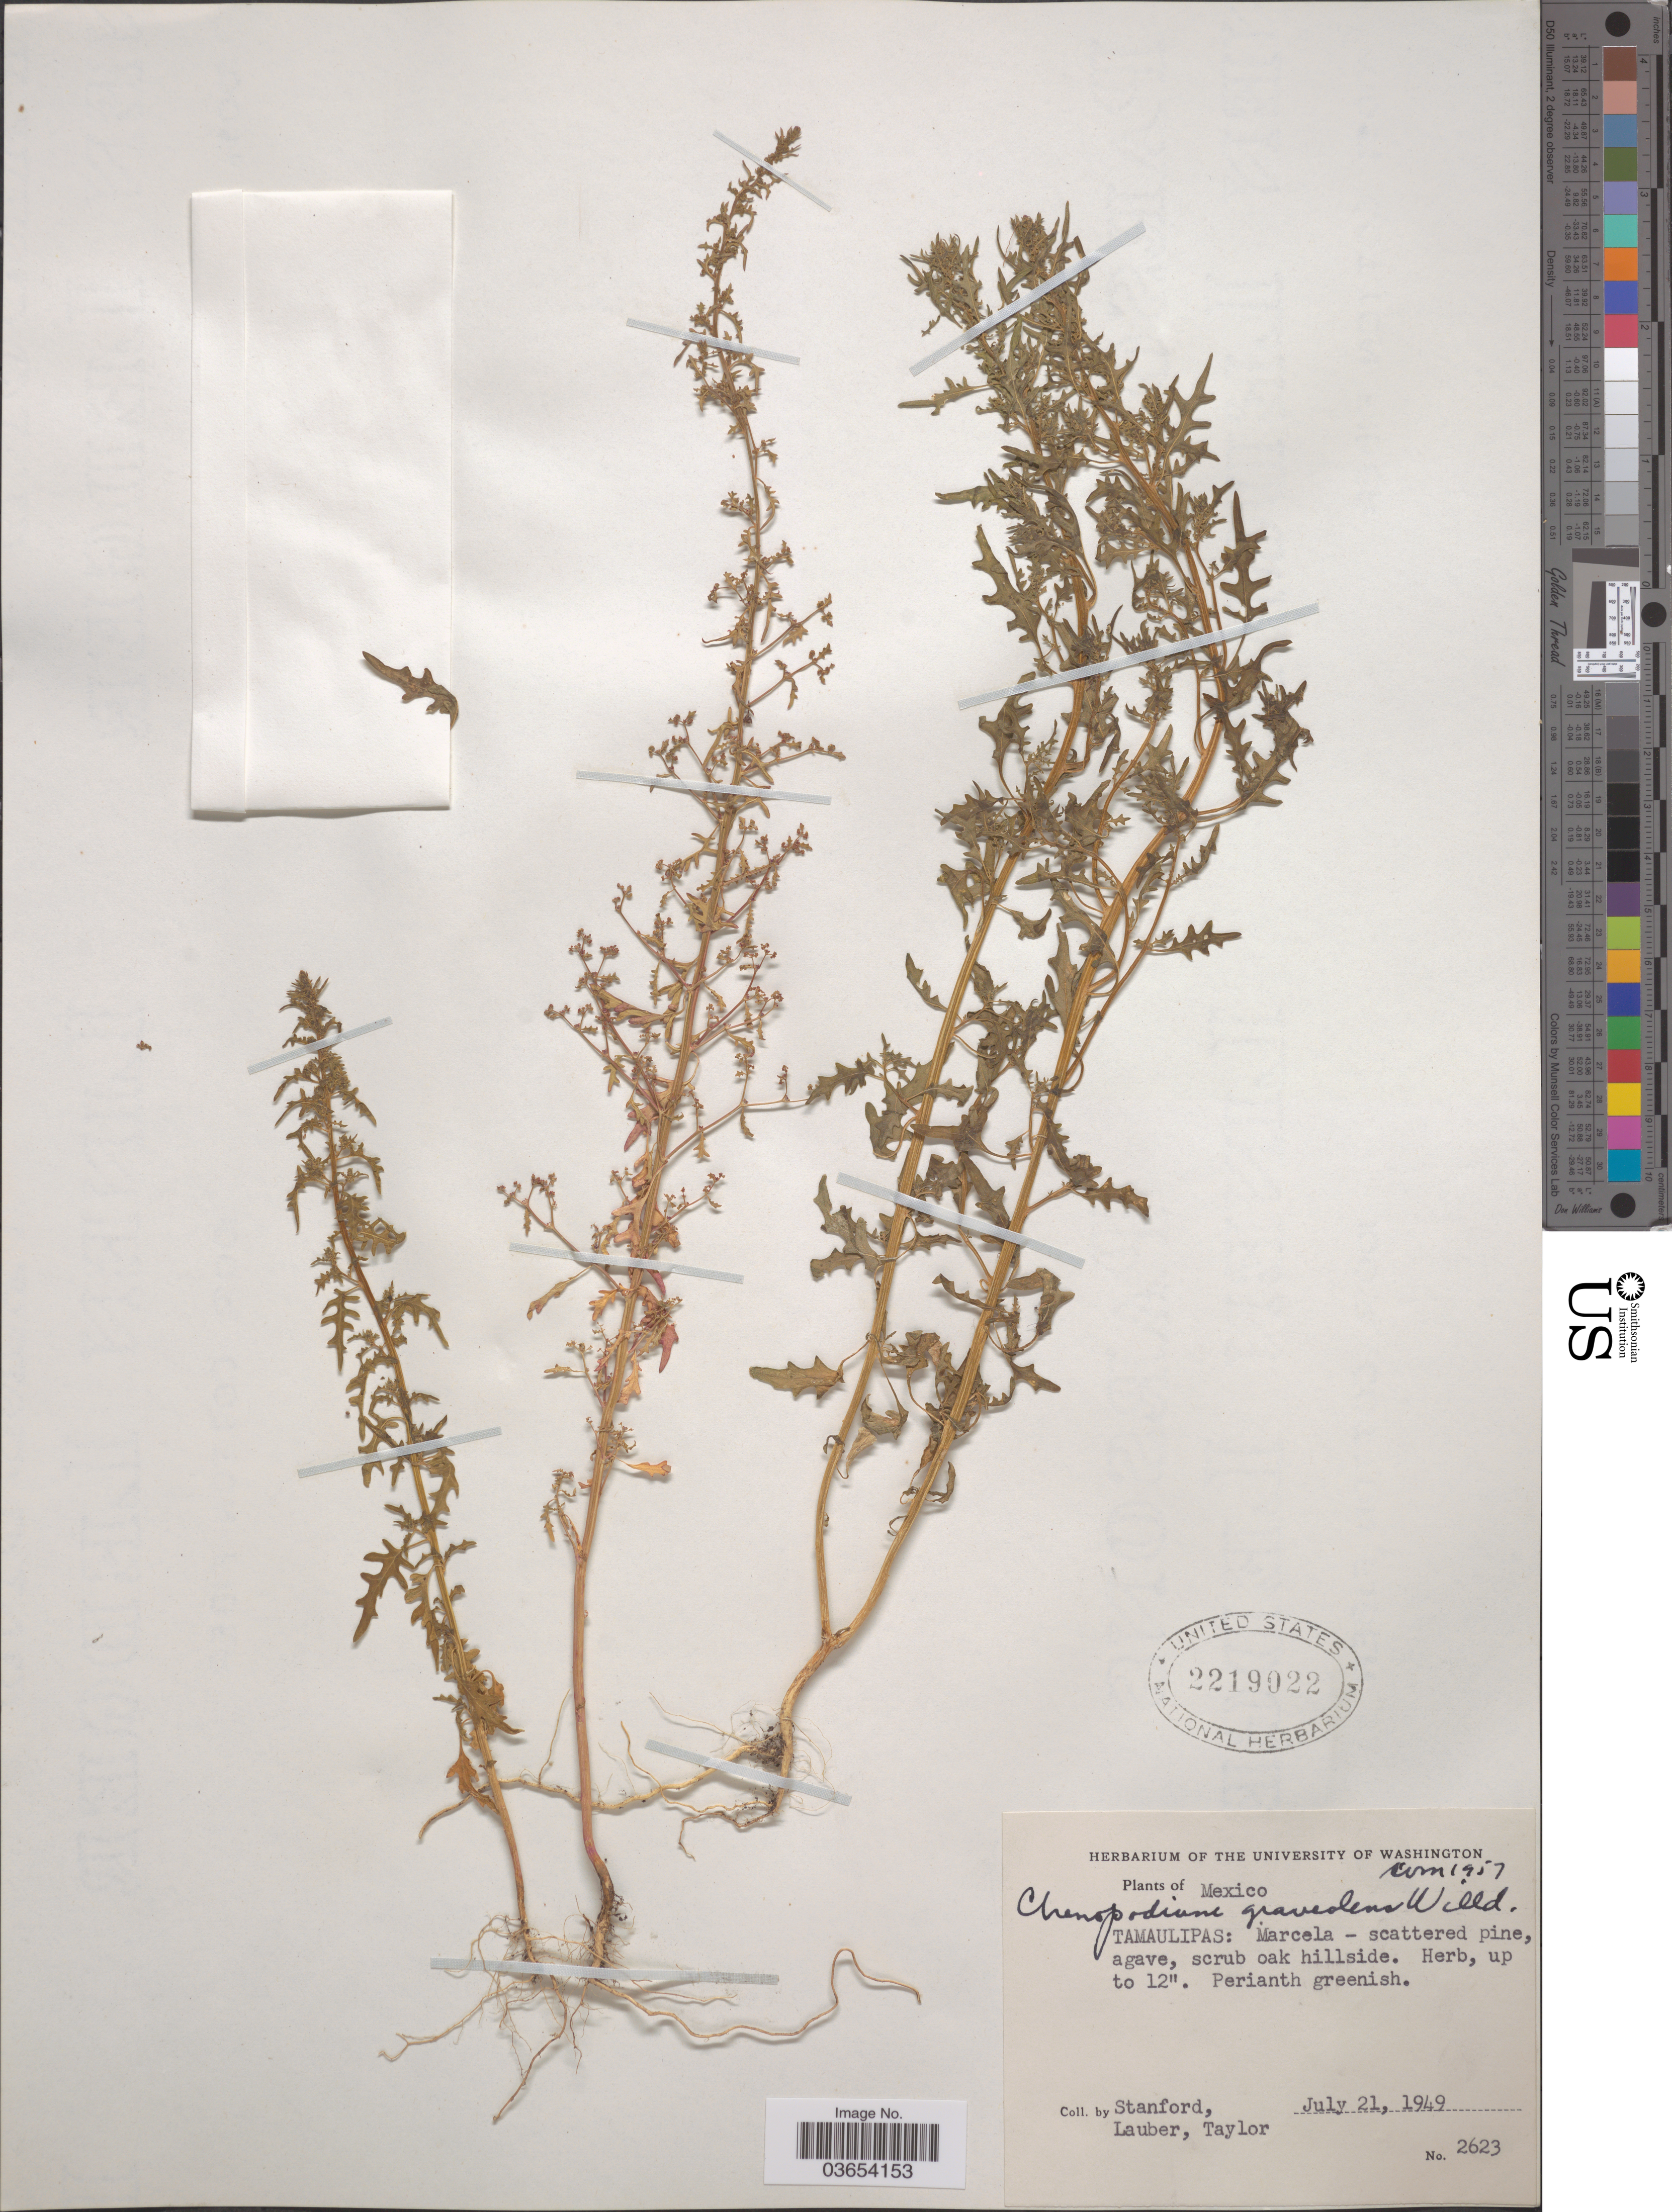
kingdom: Plantae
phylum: Tracheophyta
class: Magnoliopsida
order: Caryophyllales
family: Amaranthaceae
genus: Chenopodium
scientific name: Chenopodium graveolens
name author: Willd.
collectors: -. Stanford, Lauber, -- & -- Taylor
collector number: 2623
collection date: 1949-07-21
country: Mexico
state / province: Tamaulipas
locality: Marcela.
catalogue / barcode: US 2219022